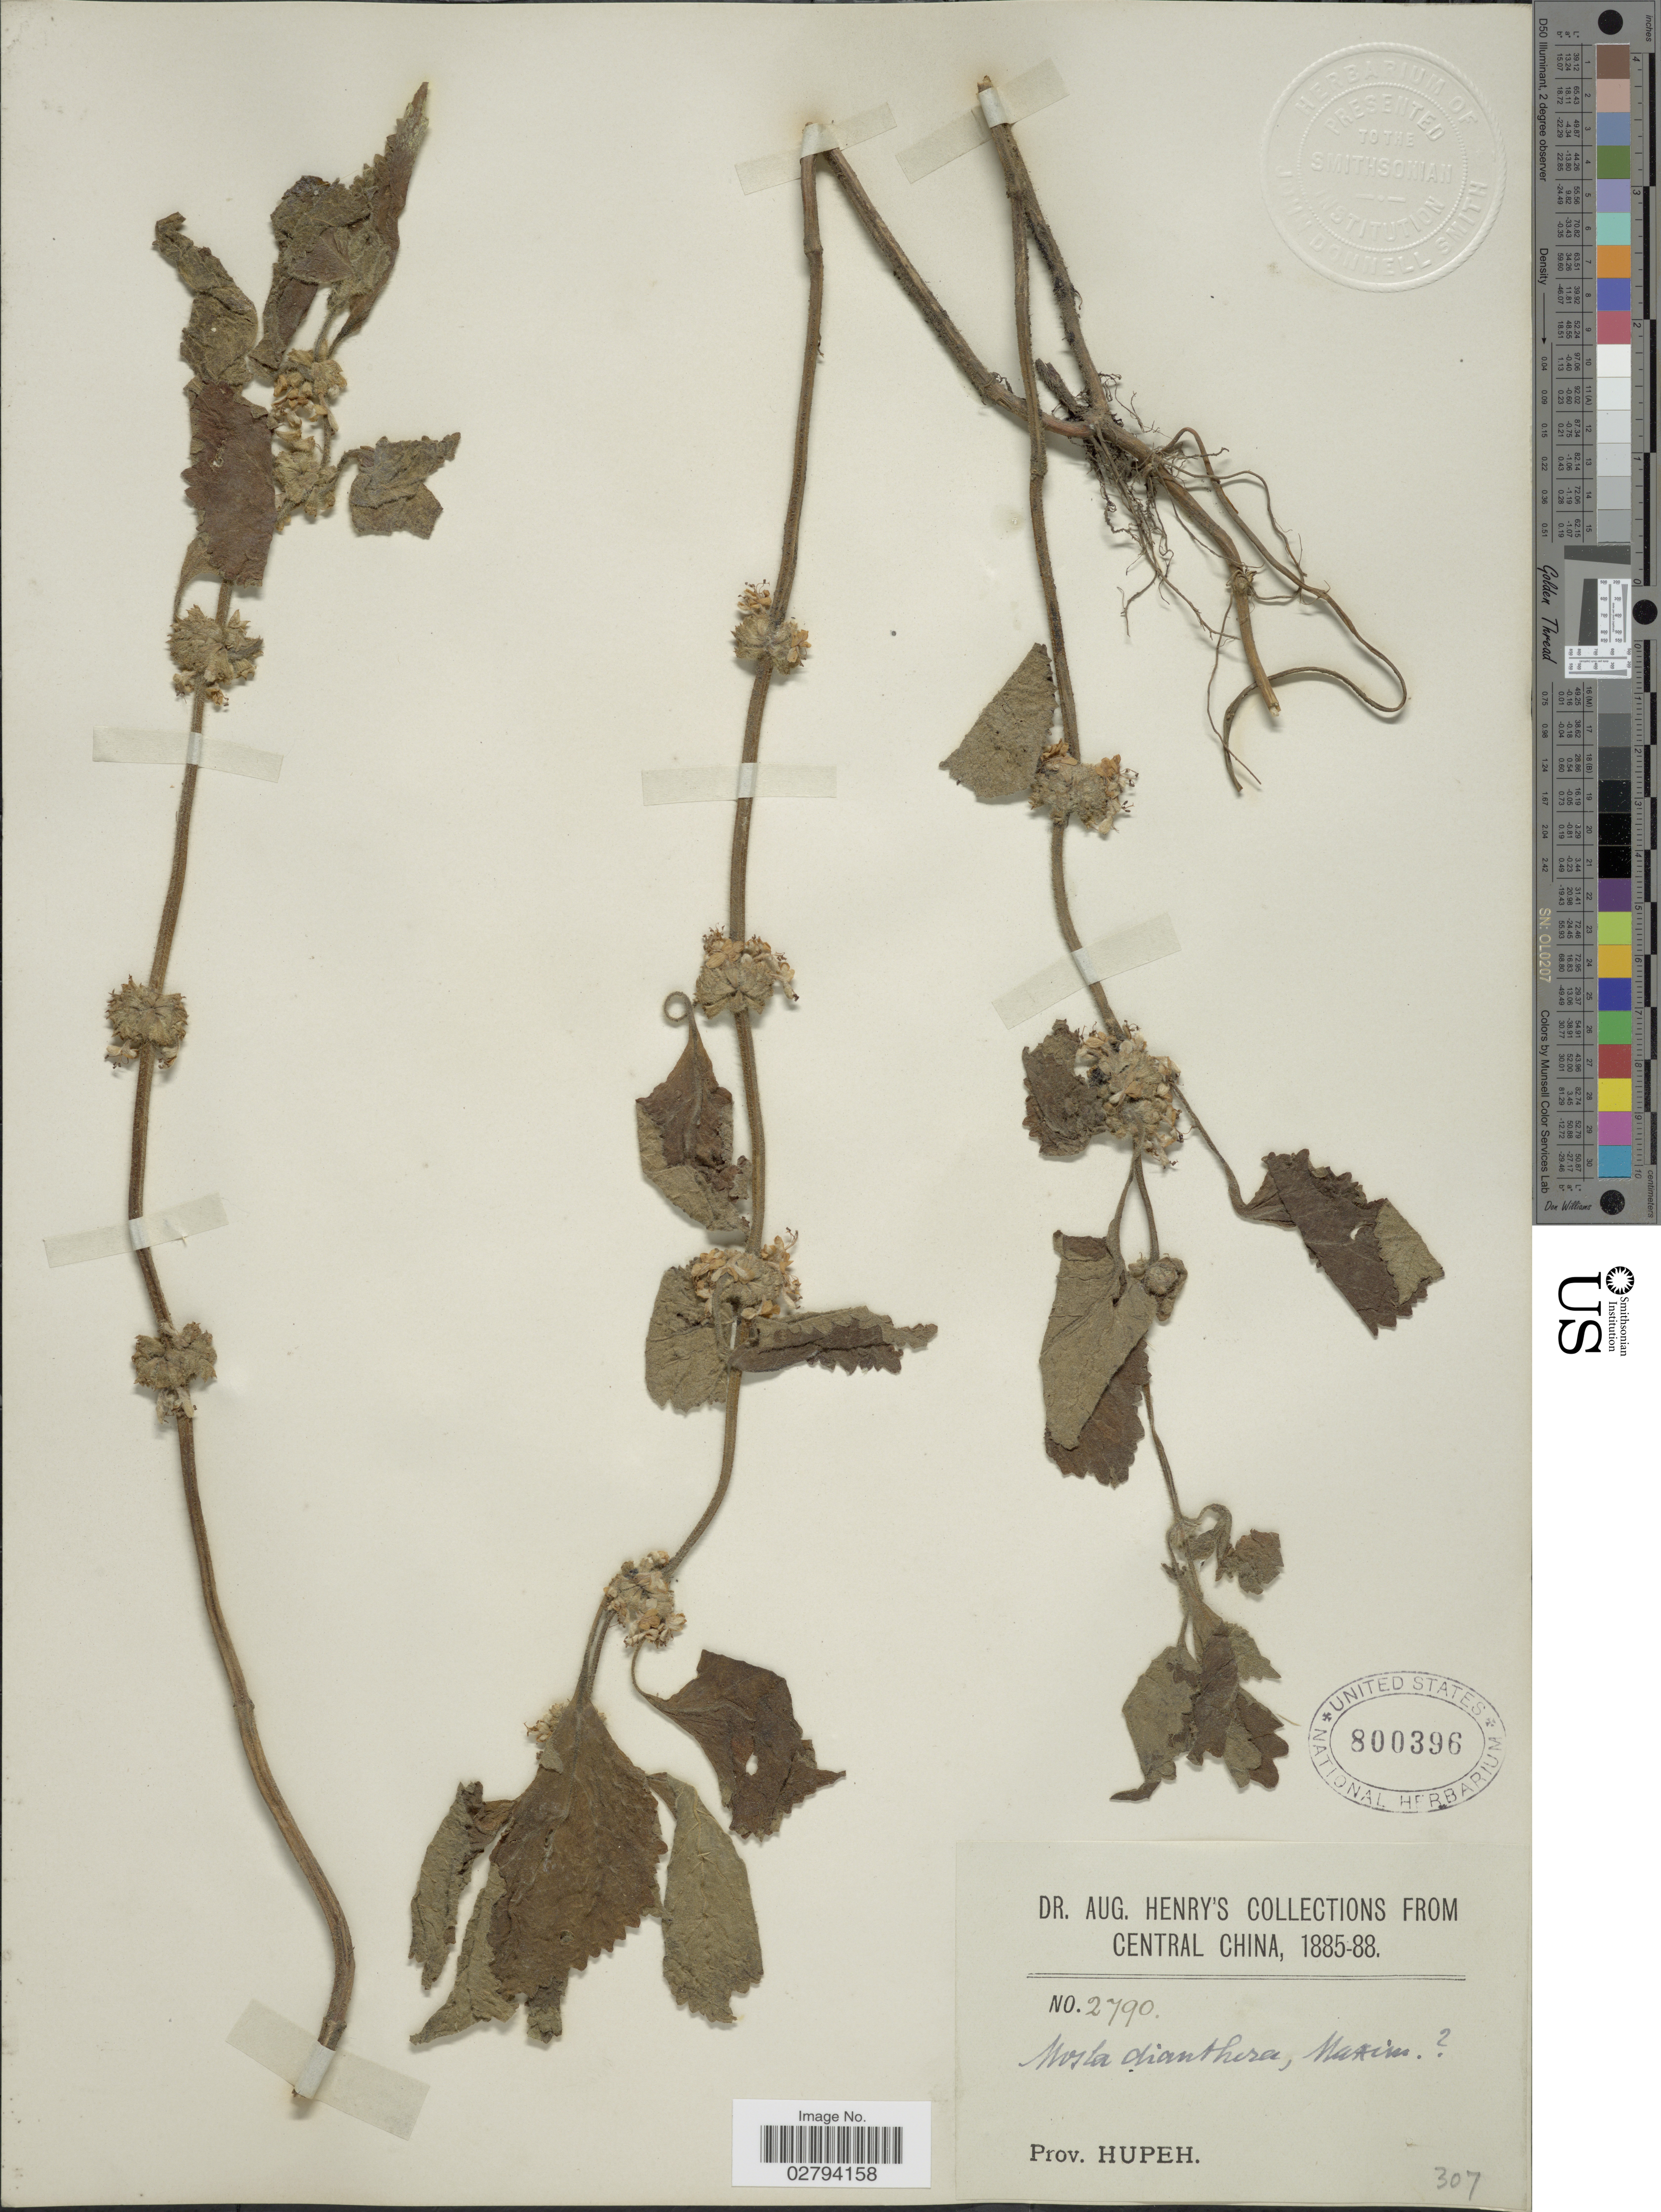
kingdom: Plantae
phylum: Tracheophyta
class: Magnoliopsida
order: Lamiales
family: Lamiaceae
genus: Leucas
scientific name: Leucas sp.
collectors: A. Henry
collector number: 2790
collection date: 1885/1888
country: China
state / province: Hubei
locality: Central China, Prov. Hupeh.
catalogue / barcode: US 800396